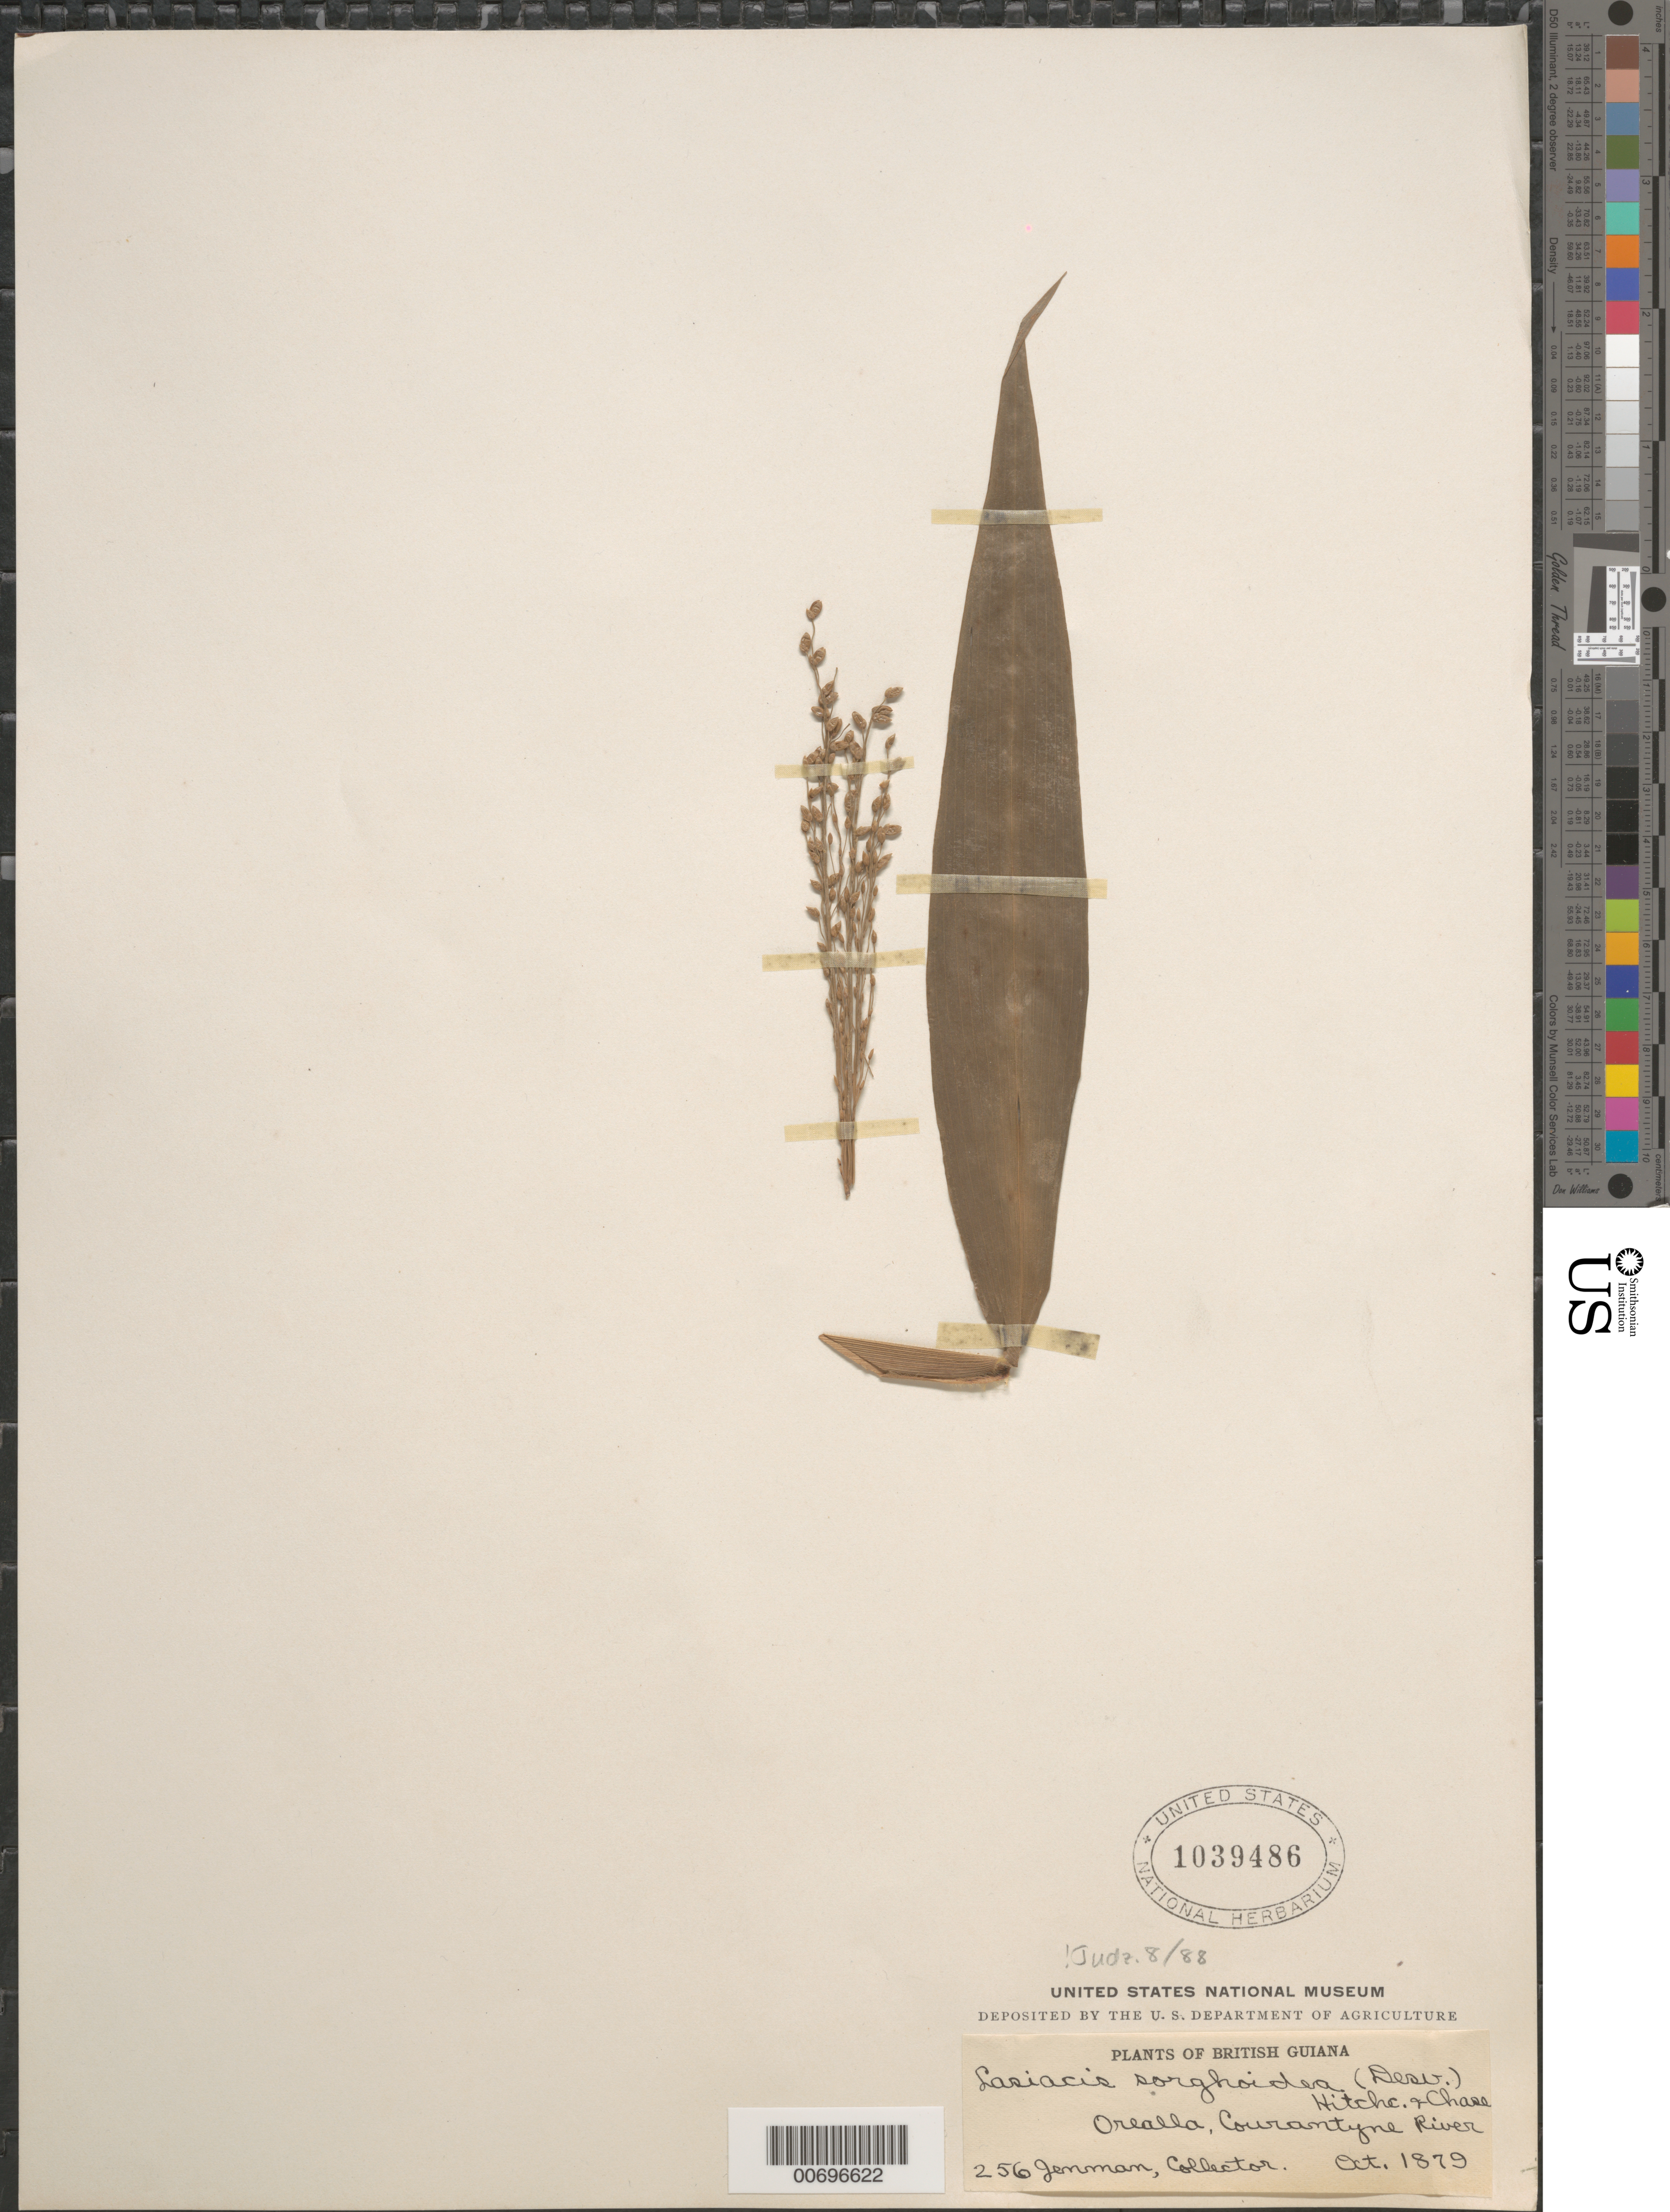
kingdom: Plantae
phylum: Tracheophyta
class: Liliopsida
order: Poales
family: Poaceae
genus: Lasiacis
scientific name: Lasiacis sorghoidea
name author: (Desv. ex Ham.) Hitchc. & Chase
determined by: Judziewicz, E. J.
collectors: G. S. Jenman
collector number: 256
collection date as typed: October 1879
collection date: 1879-10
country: Guyana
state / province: E. Berbice-Corentyne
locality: Orealla, Courantyne R.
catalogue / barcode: US 1039486